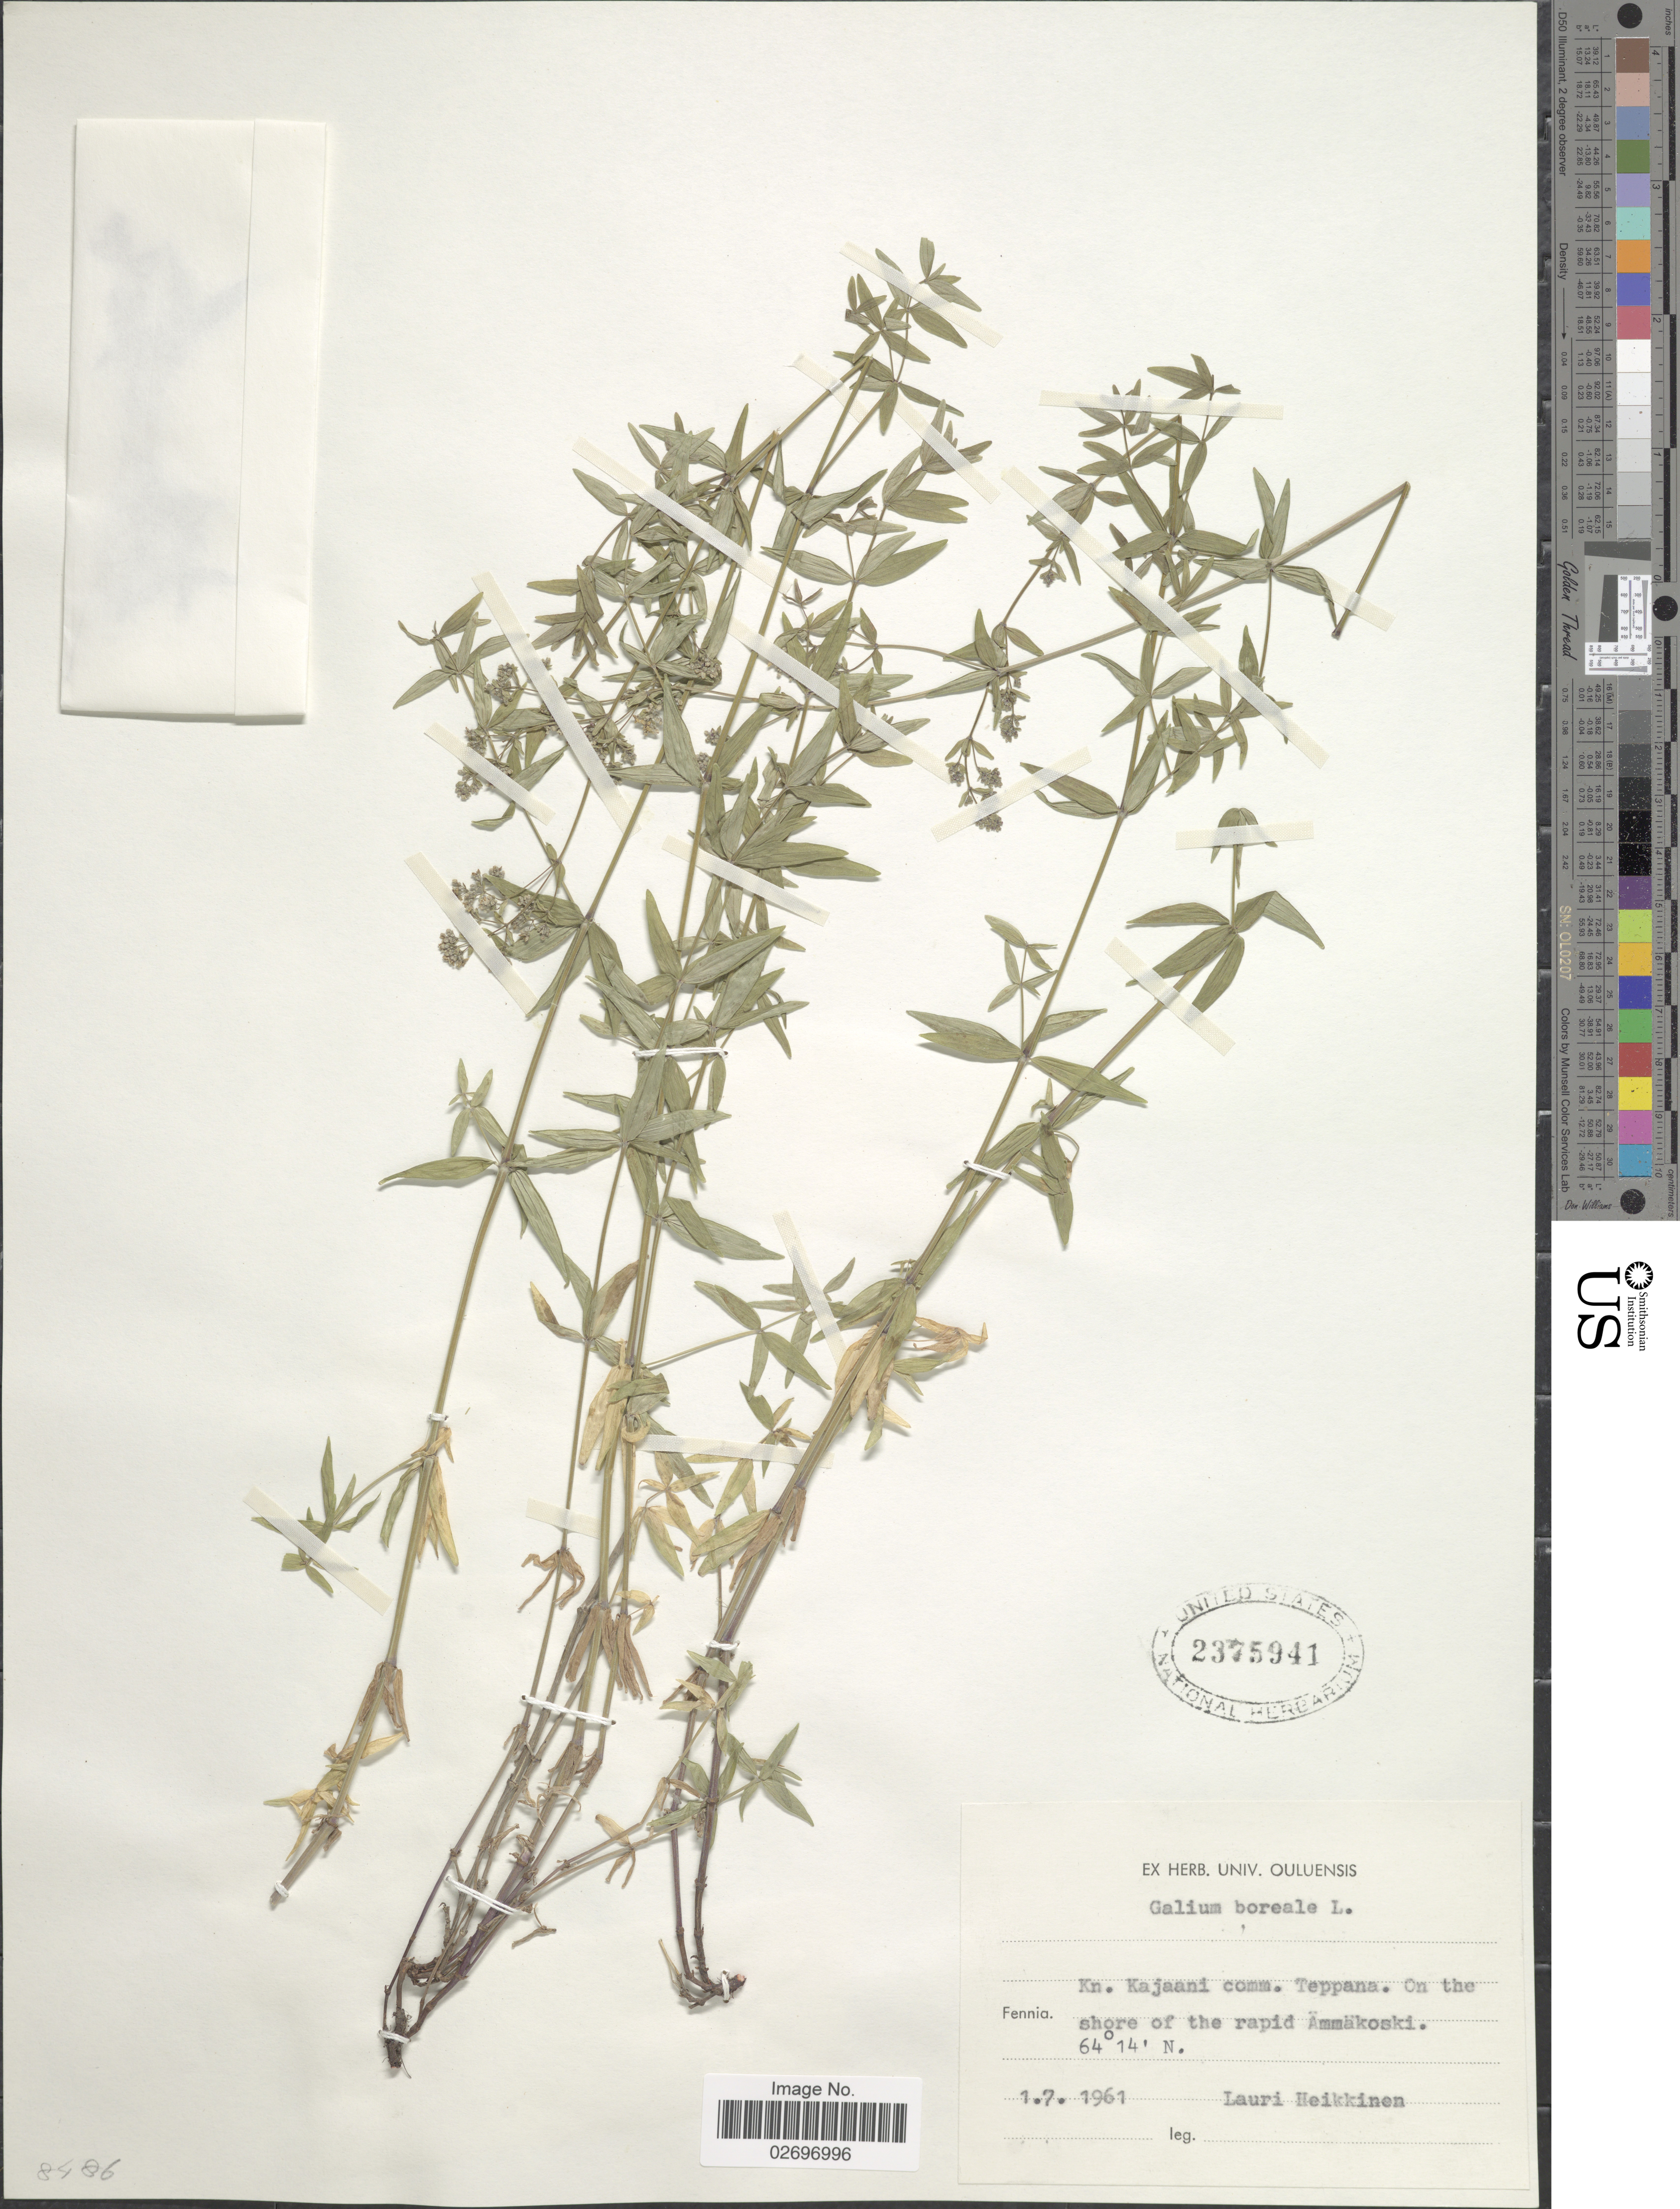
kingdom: Plantae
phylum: Tracheophyta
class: Magnoliopsida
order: Gentianales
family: Rubiaceae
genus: Galium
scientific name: Galium boreale L.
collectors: L. Heikkinen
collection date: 1961-07-01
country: Finland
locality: Kn. Kajaani comm. Teppana, on the shore of the rapid Ammakoski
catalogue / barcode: US 2375941